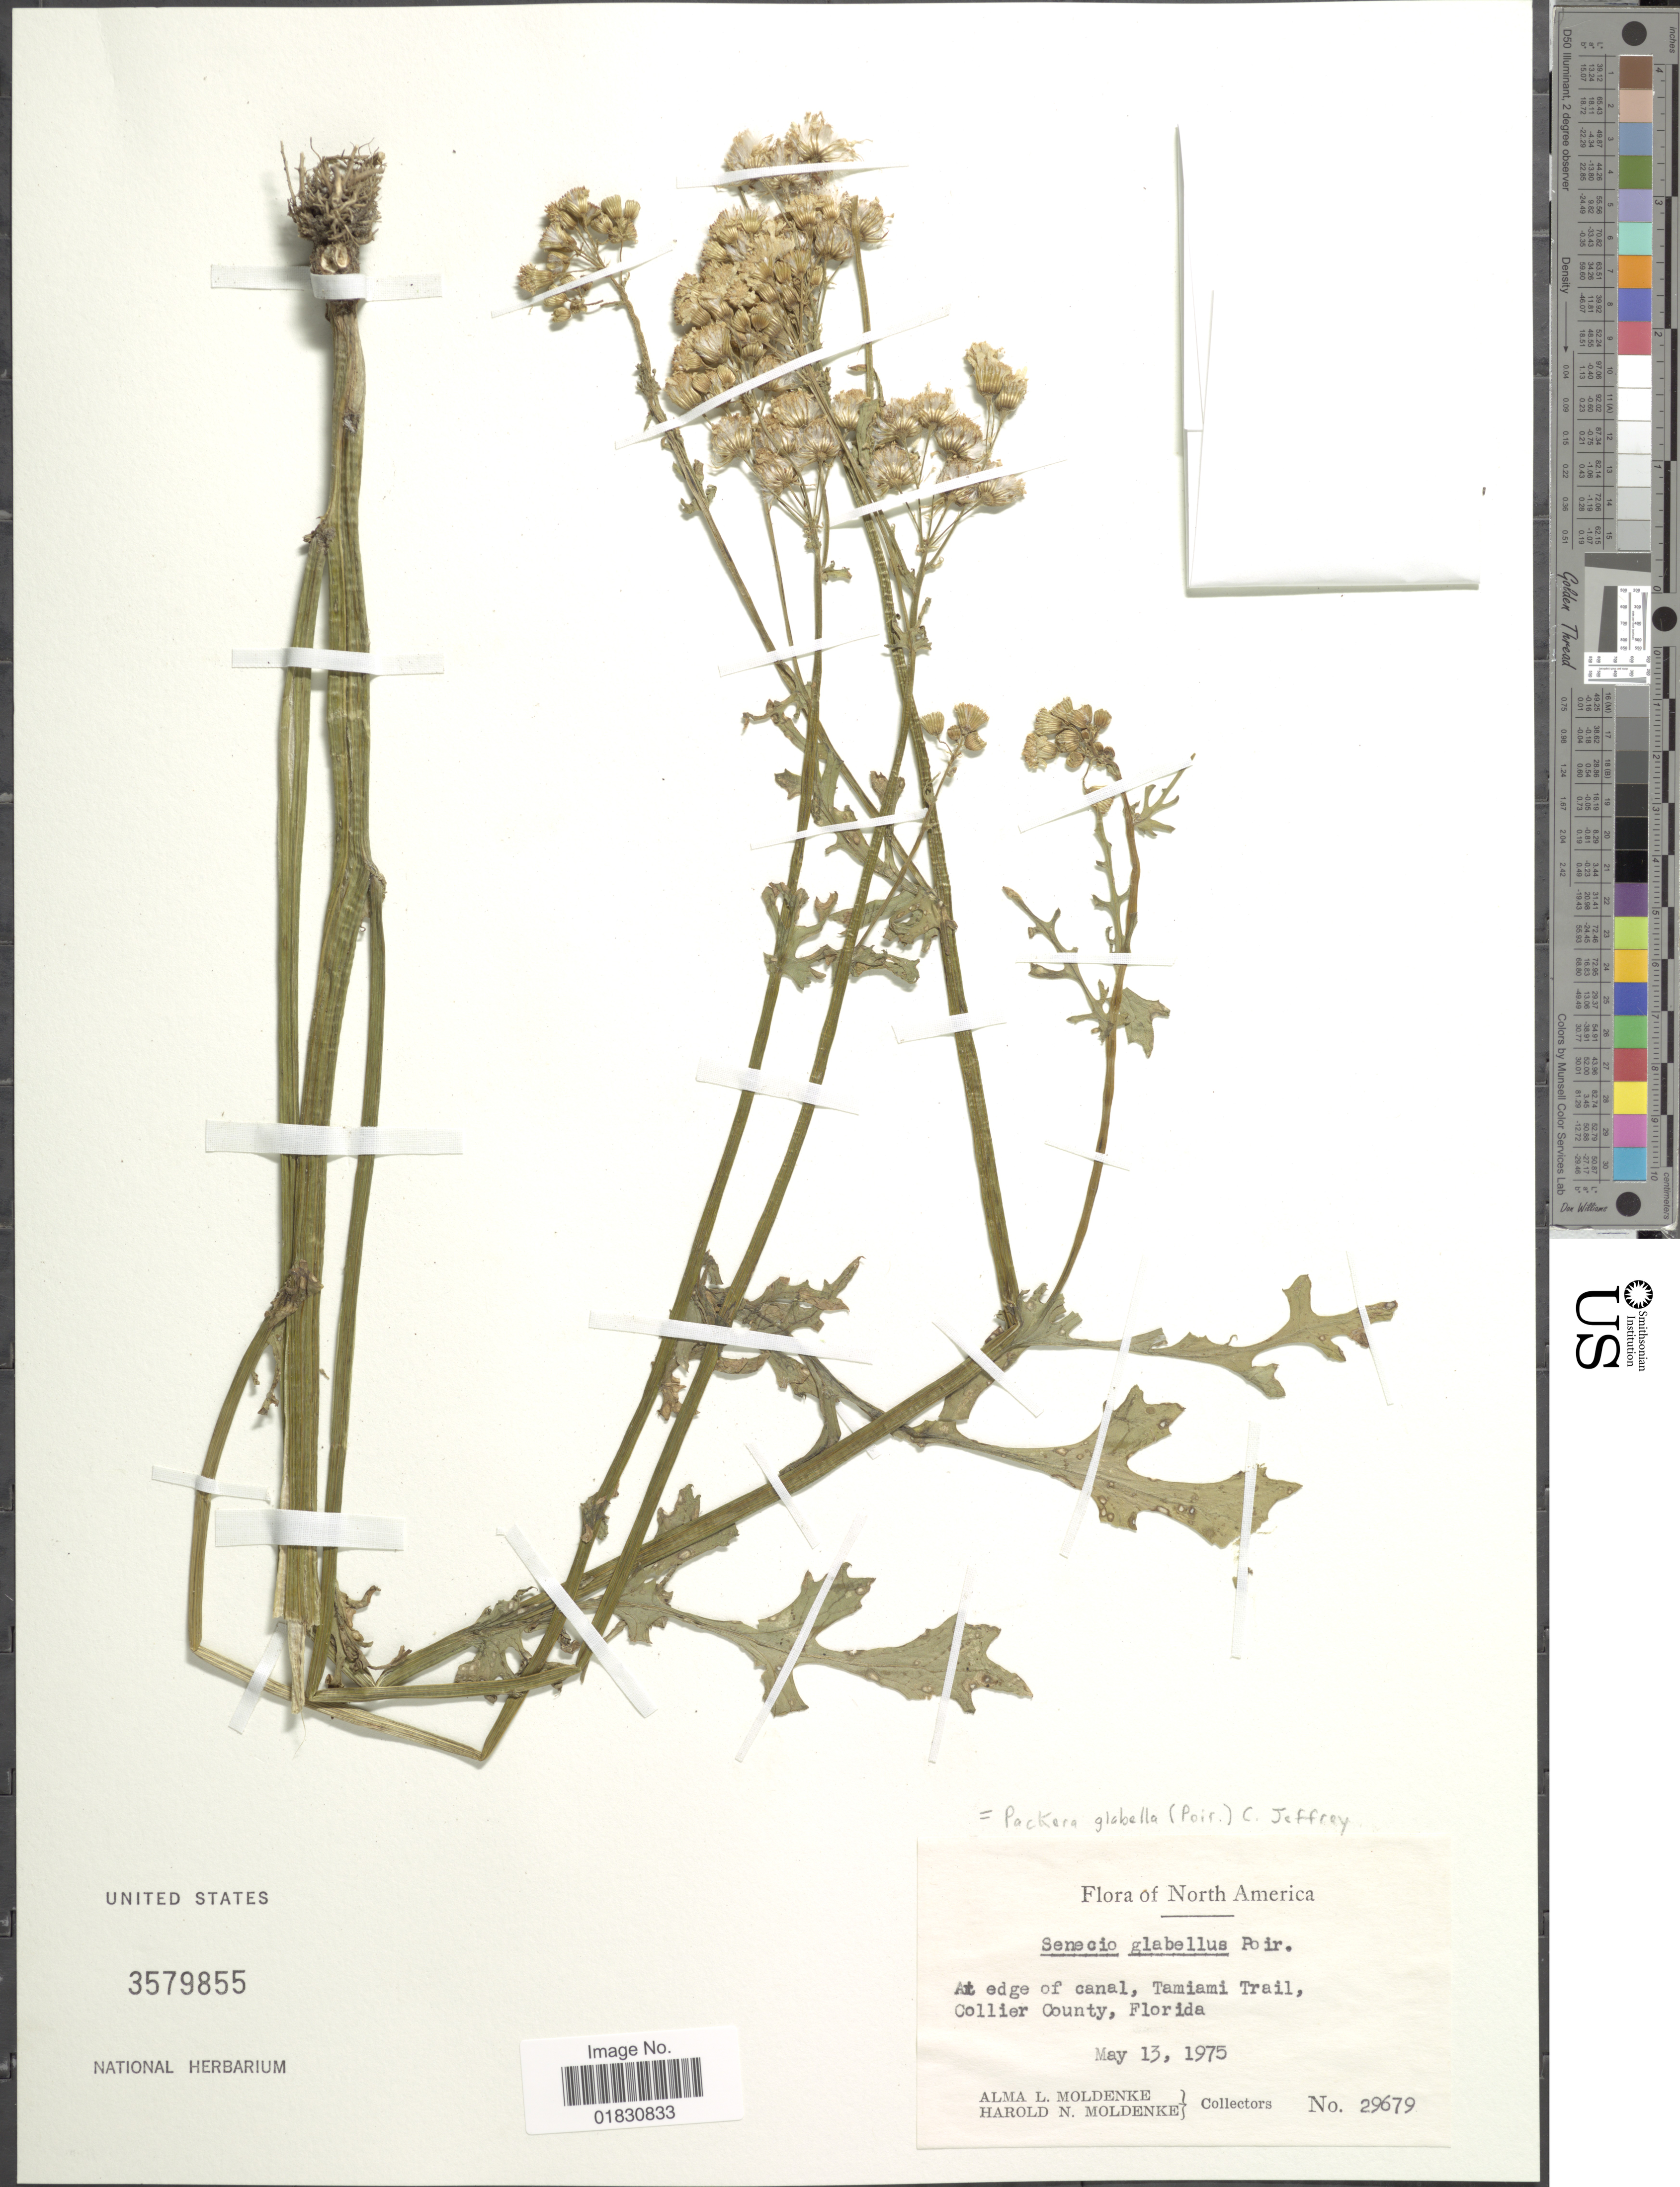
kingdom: Plantae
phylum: Tracheophyta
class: Magnoliopsida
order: Asterales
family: Asteraceae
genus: Packera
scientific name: Packera glabella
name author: (Poir.) C. Jeffrey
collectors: A. L. Moldenke & H. N. Moldenke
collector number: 29679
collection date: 1975-05-13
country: United States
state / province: Florida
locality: At edge of canal, Tamiami Trail, Collier County, Florida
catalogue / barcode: US 3579855